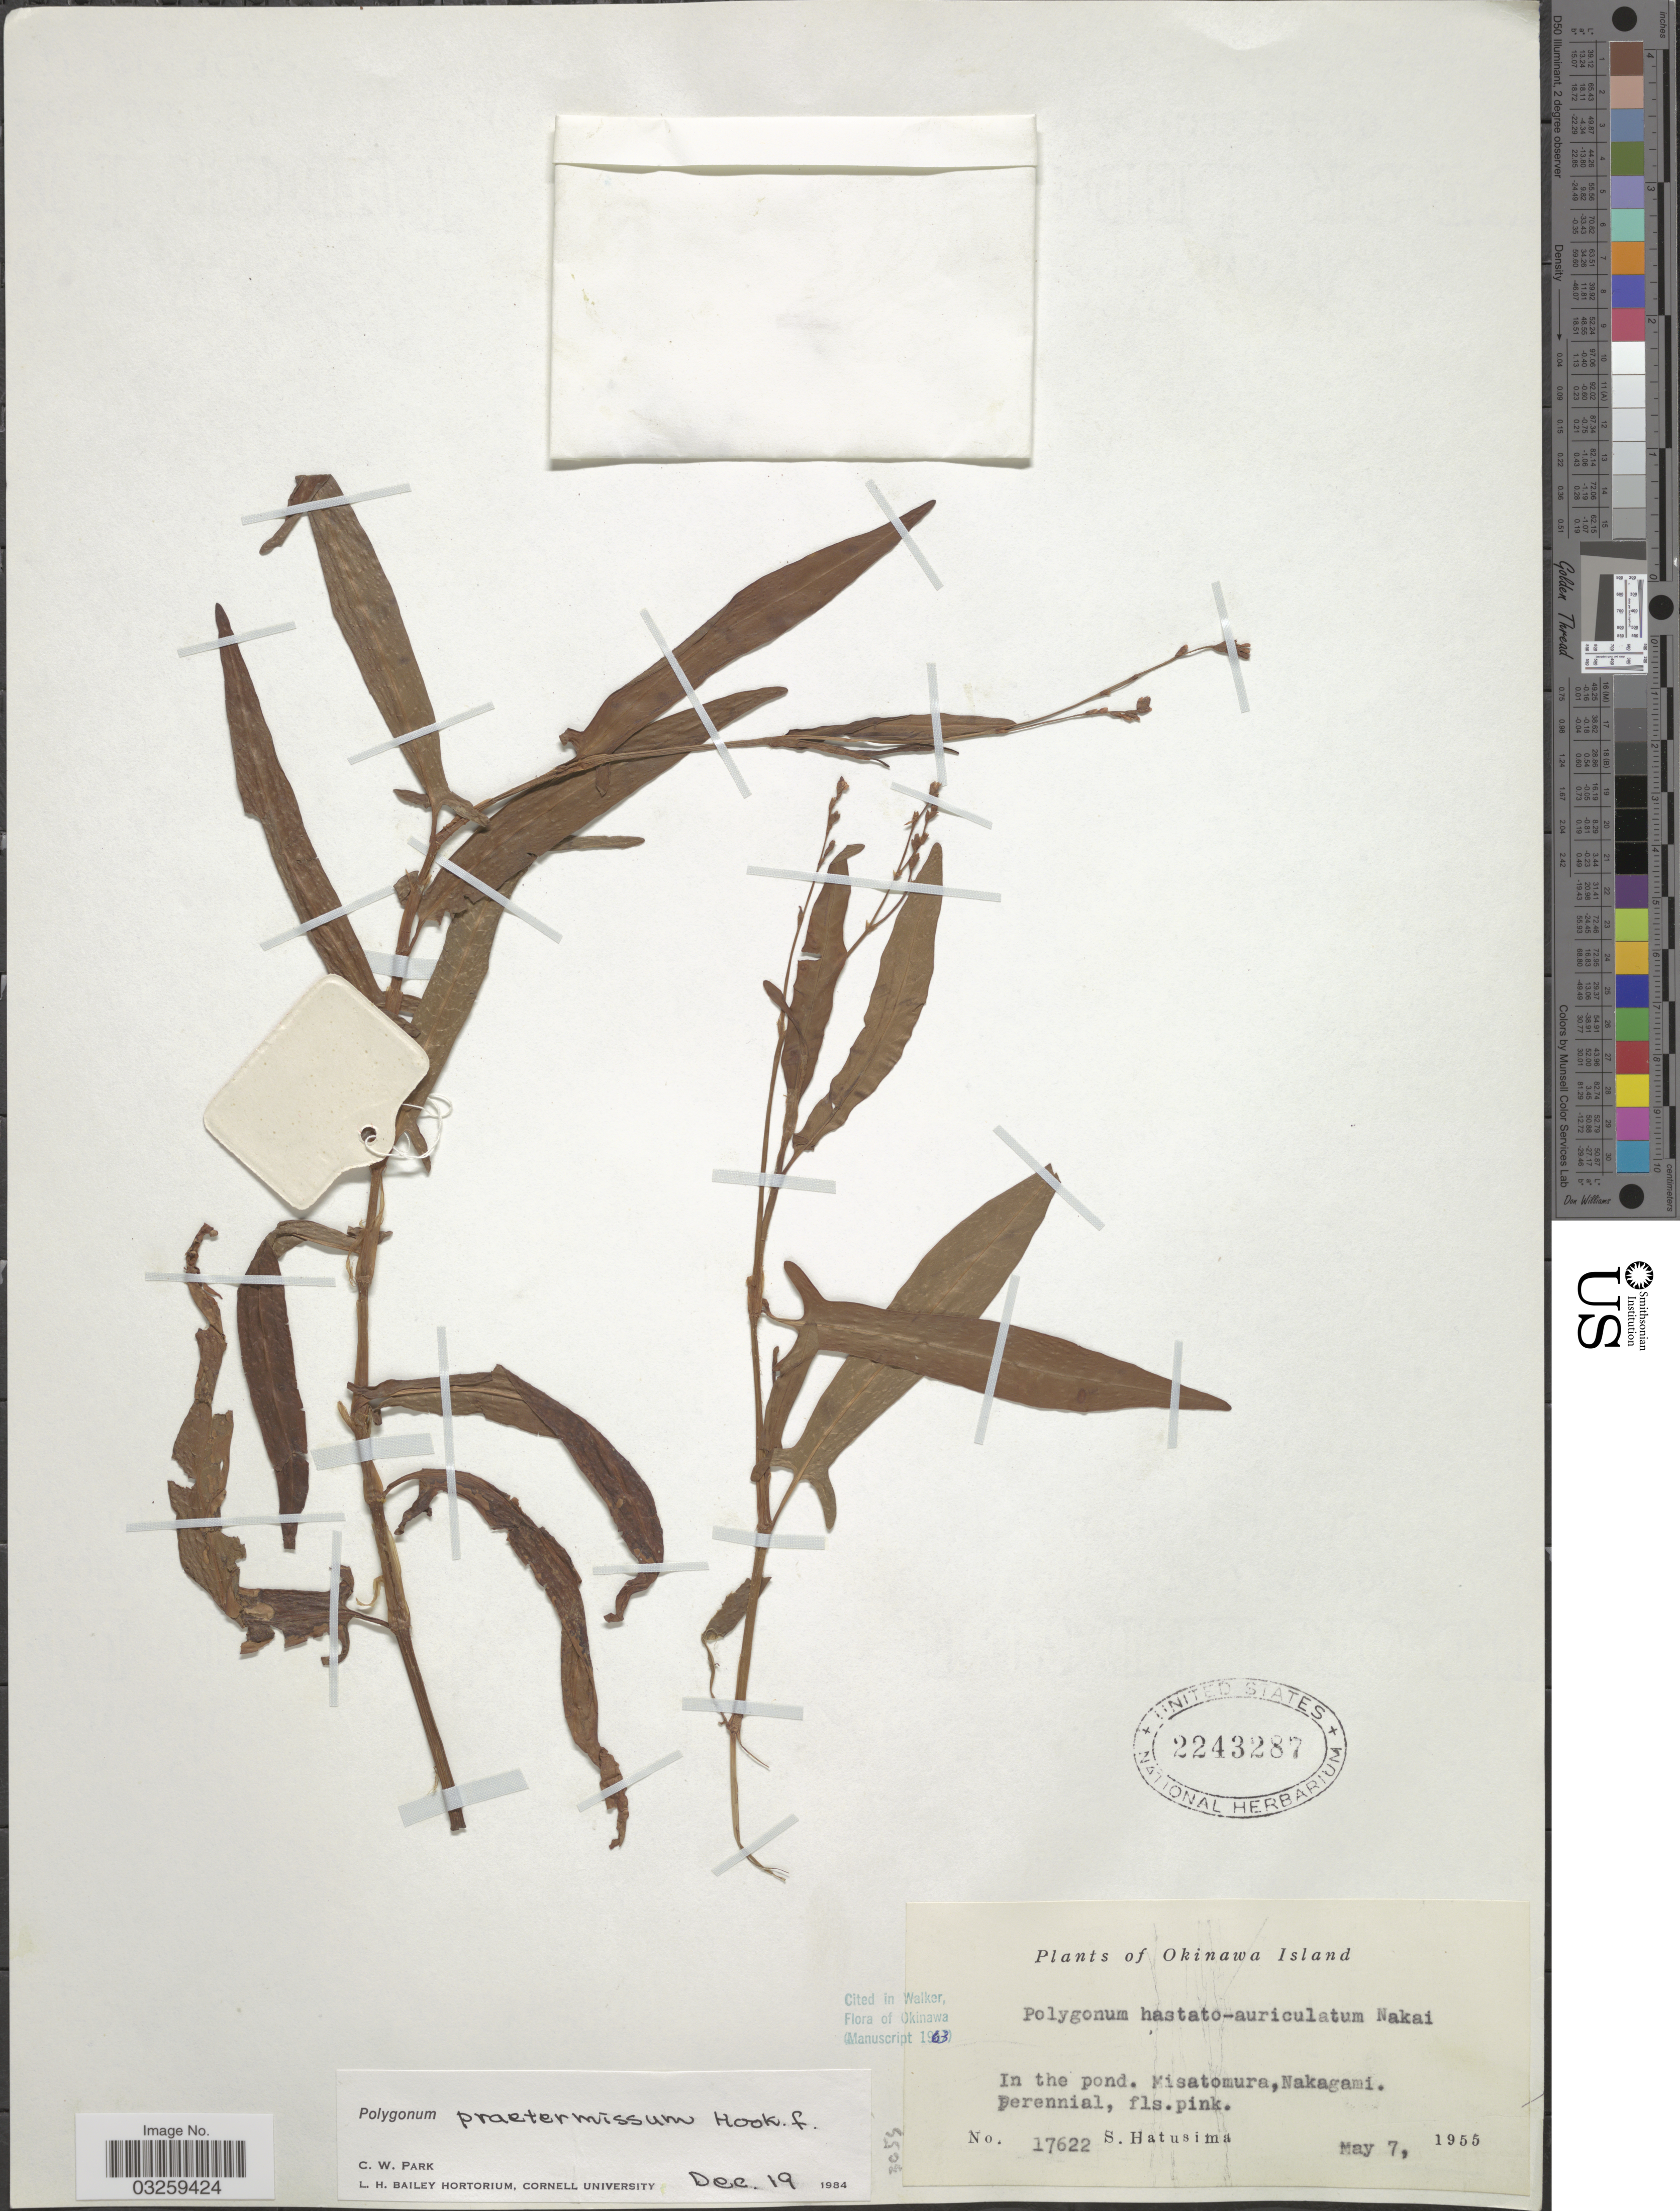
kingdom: Plantae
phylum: Tracheophyta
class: Magnoliopsida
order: Caryophyllales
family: Polygonaceae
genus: Polygonum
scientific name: Polygonum praetermissum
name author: Hook. f.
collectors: S. Hatusima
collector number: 17622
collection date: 1955-05-07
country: Japan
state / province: Okinawa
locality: Okinawa Island, Misatomura, Nakagami.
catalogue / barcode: US 2243287